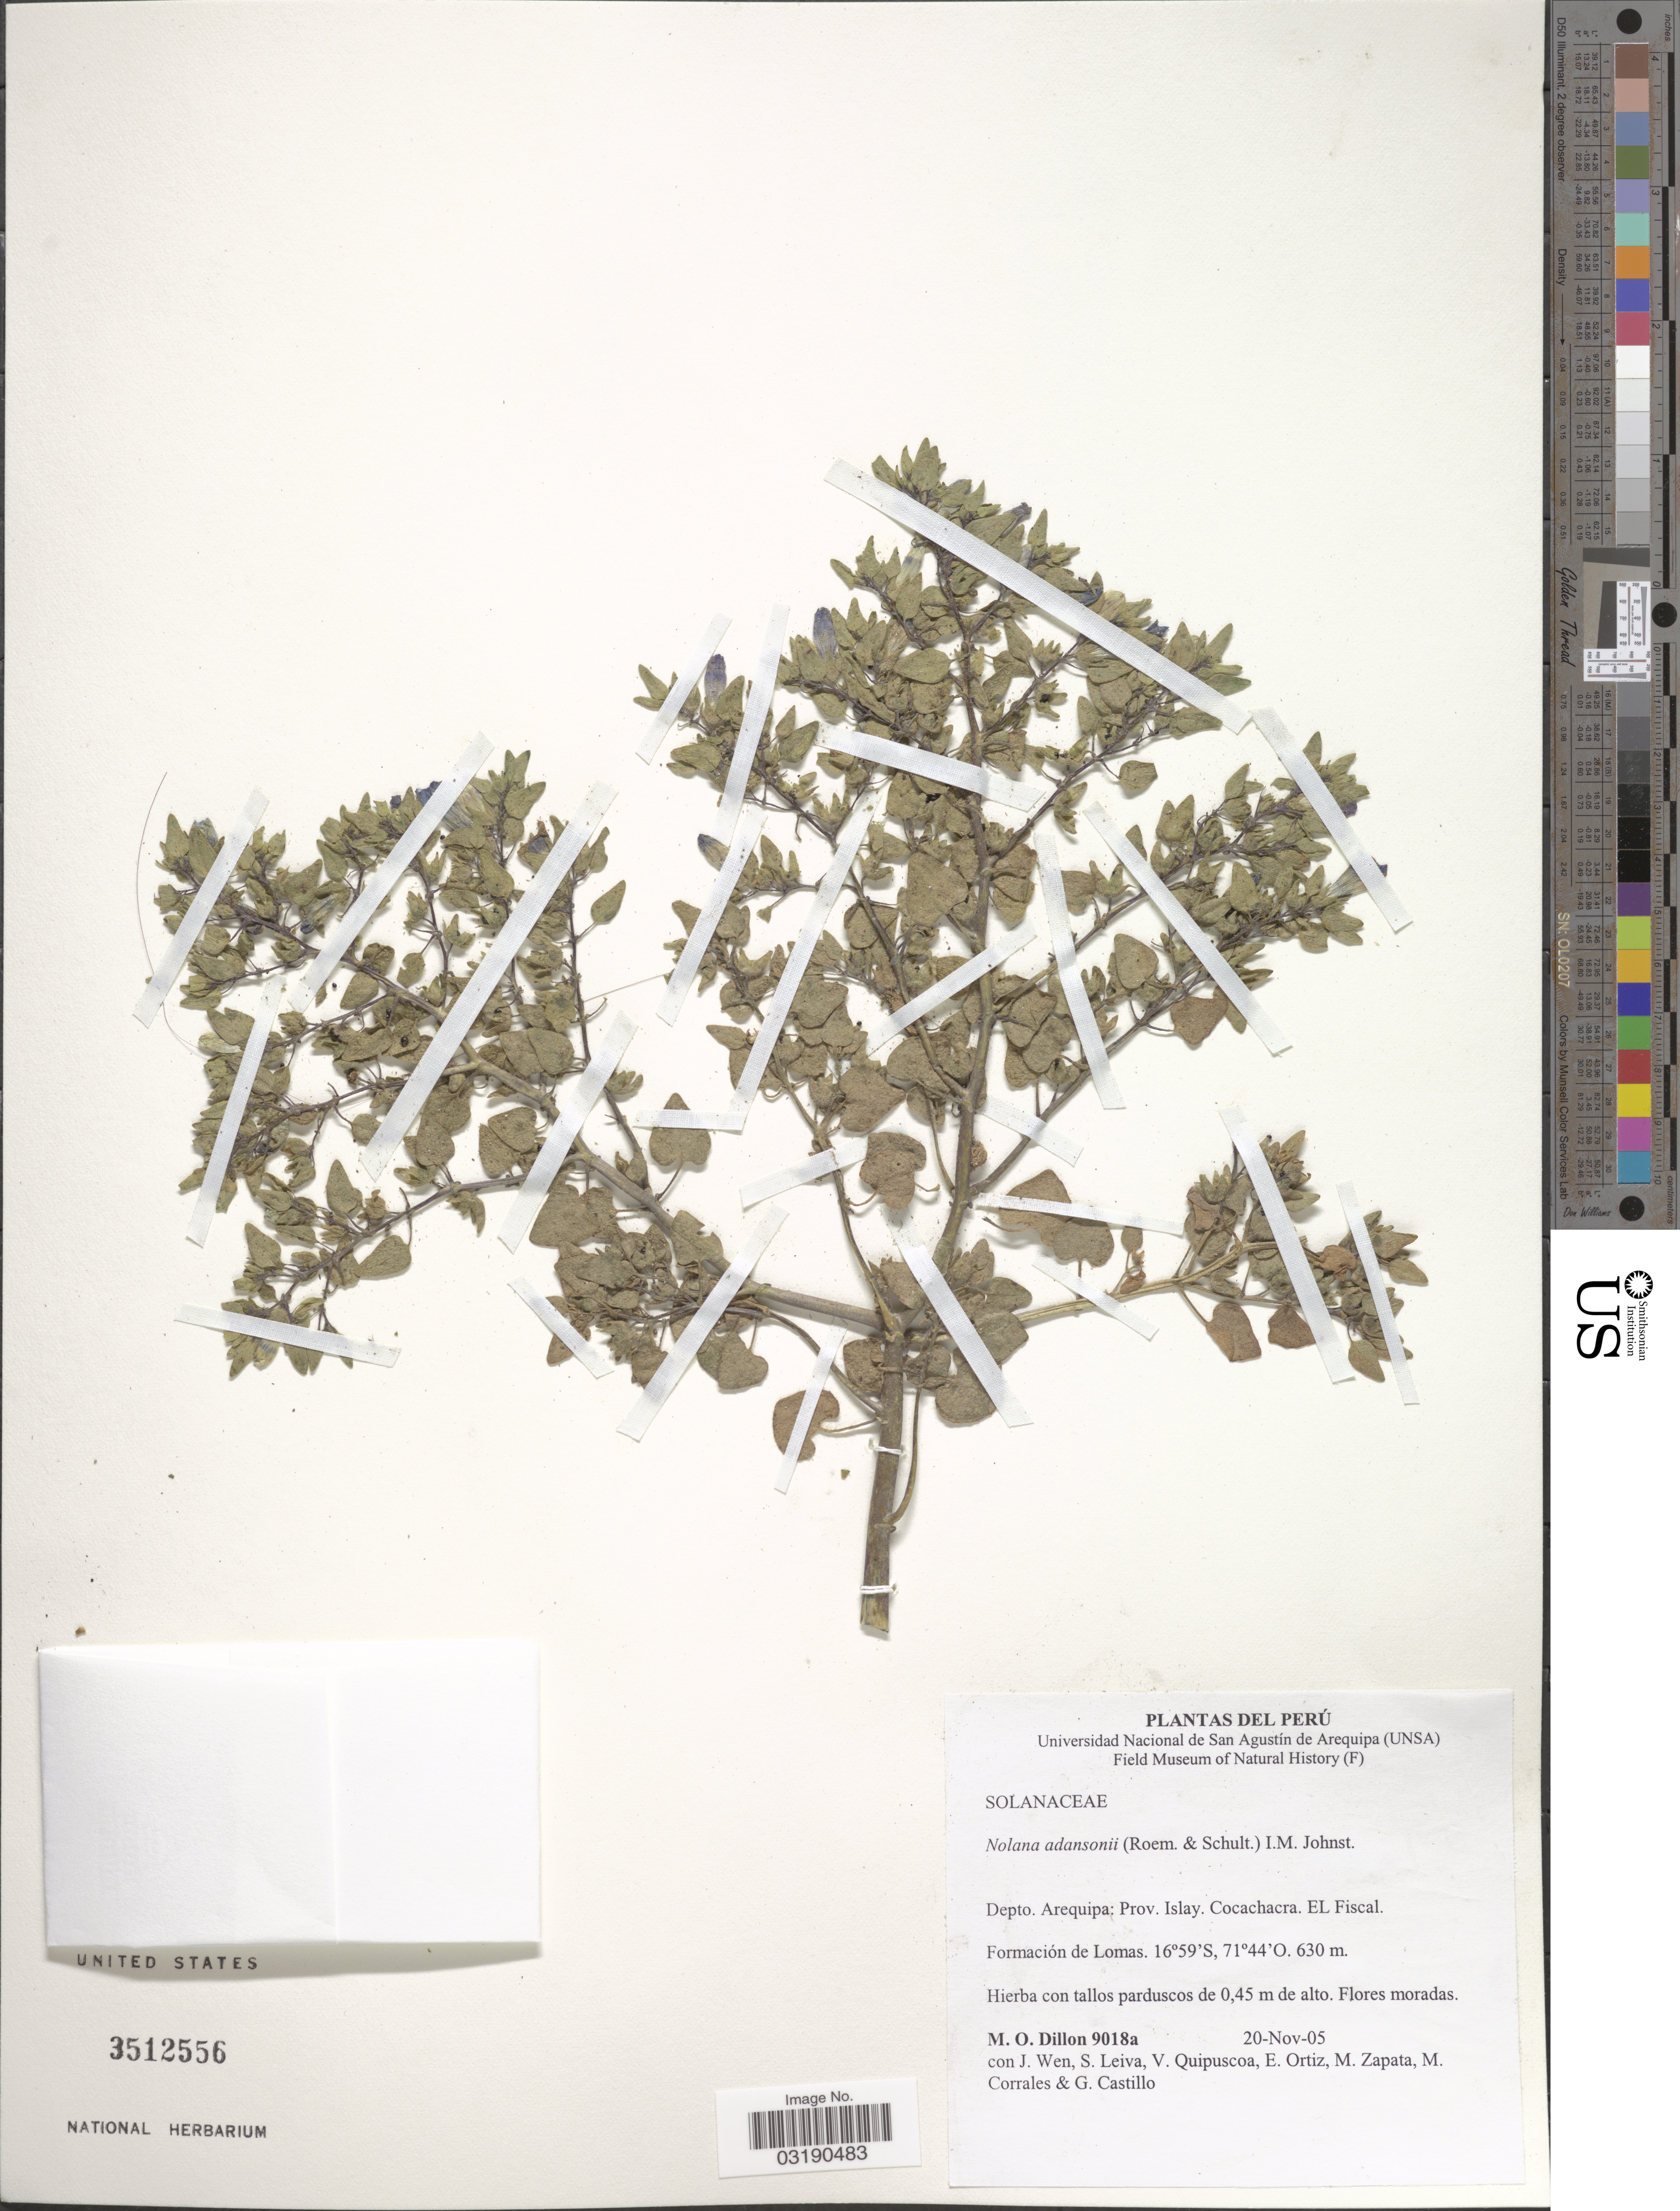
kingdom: Plantae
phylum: Tracheophyta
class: Magnoliopsida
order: Solanales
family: Solanaceae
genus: Nolana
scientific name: Nolana adansonii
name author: I.M. Johnst.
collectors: M. O. Dillon, J. Wen, S. Leiva, V. Quipuscoa & et al.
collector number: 9018a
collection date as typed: Transcribed d/m/y: 20/11/5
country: Peru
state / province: Arequipa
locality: Depto. Arequipa: Prov. Islay. Cocachacra. El Fiscal.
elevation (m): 630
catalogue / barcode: US 3512556